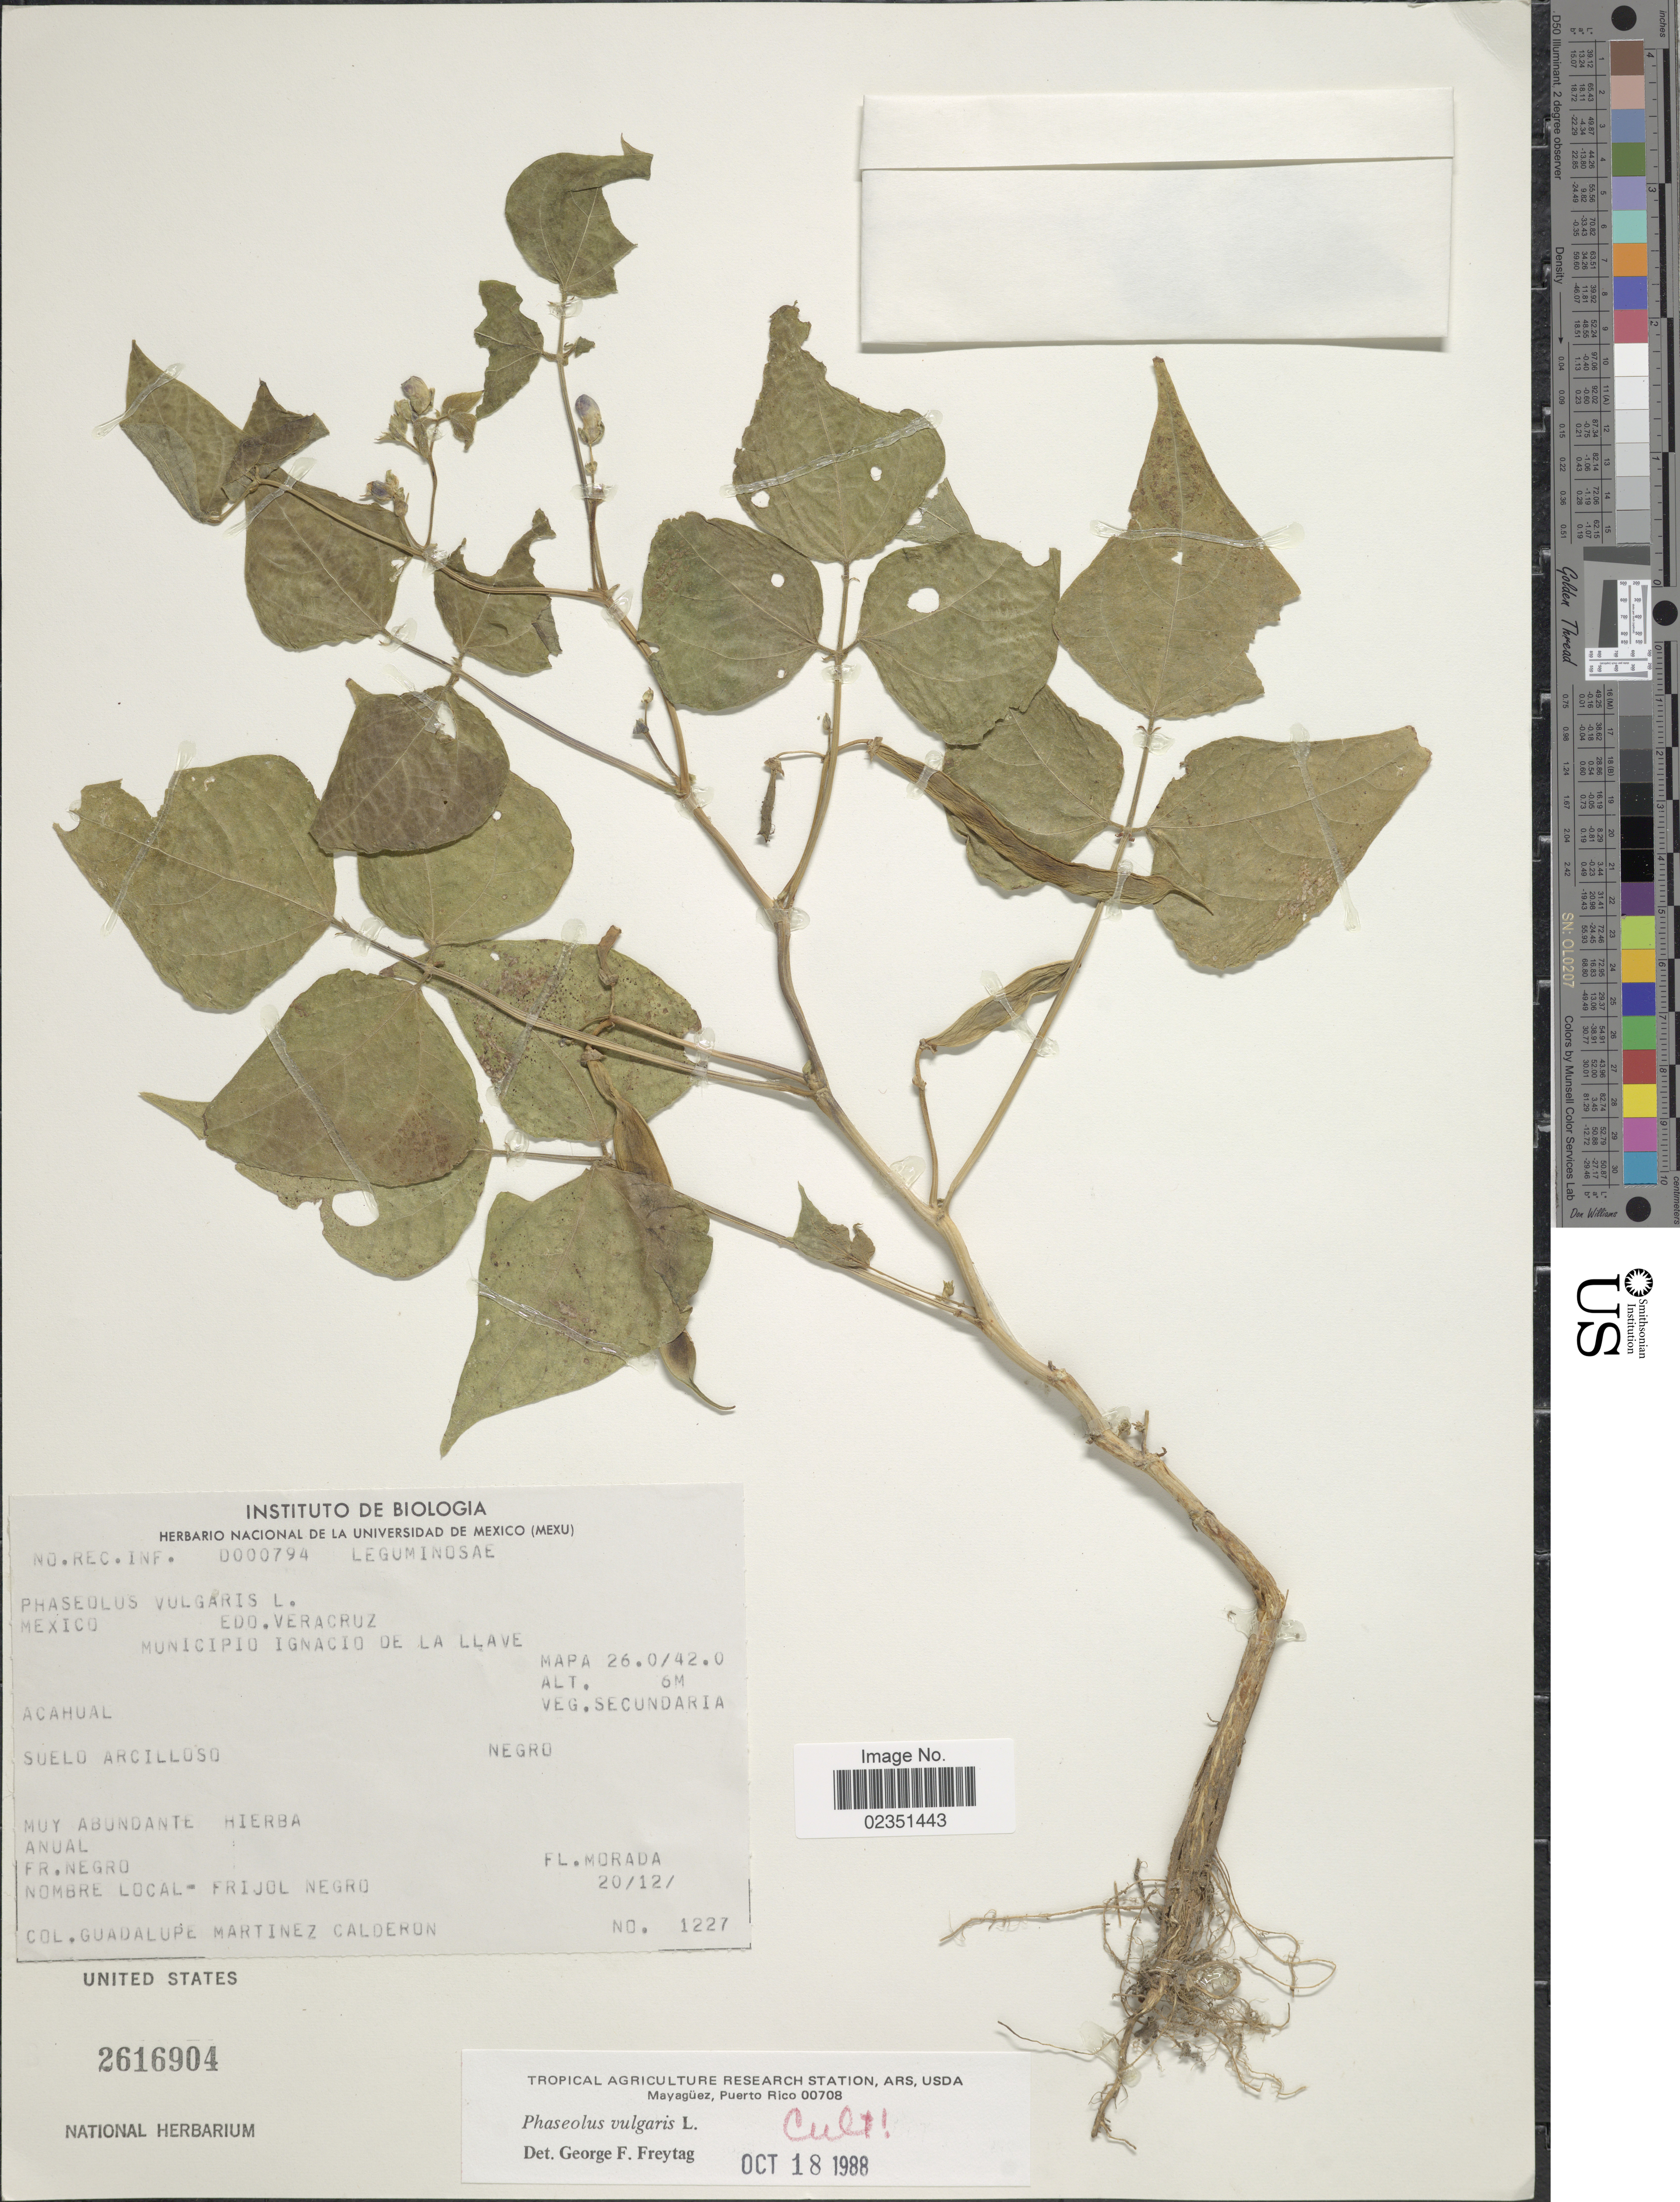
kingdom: Plantae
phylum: Tracheophyta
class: Magnoliopsida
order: Fabales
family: Fabaceae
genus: Phaseolus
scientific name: Phaseolus vulgaris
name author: L.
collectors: G. Martinez-C.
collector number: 1227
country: Mexico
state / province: Veracruz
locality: Municipio Ignacio de La Llave, Mapa 26.0/42.0. Acahual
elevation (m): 6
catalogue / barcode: US 2616904